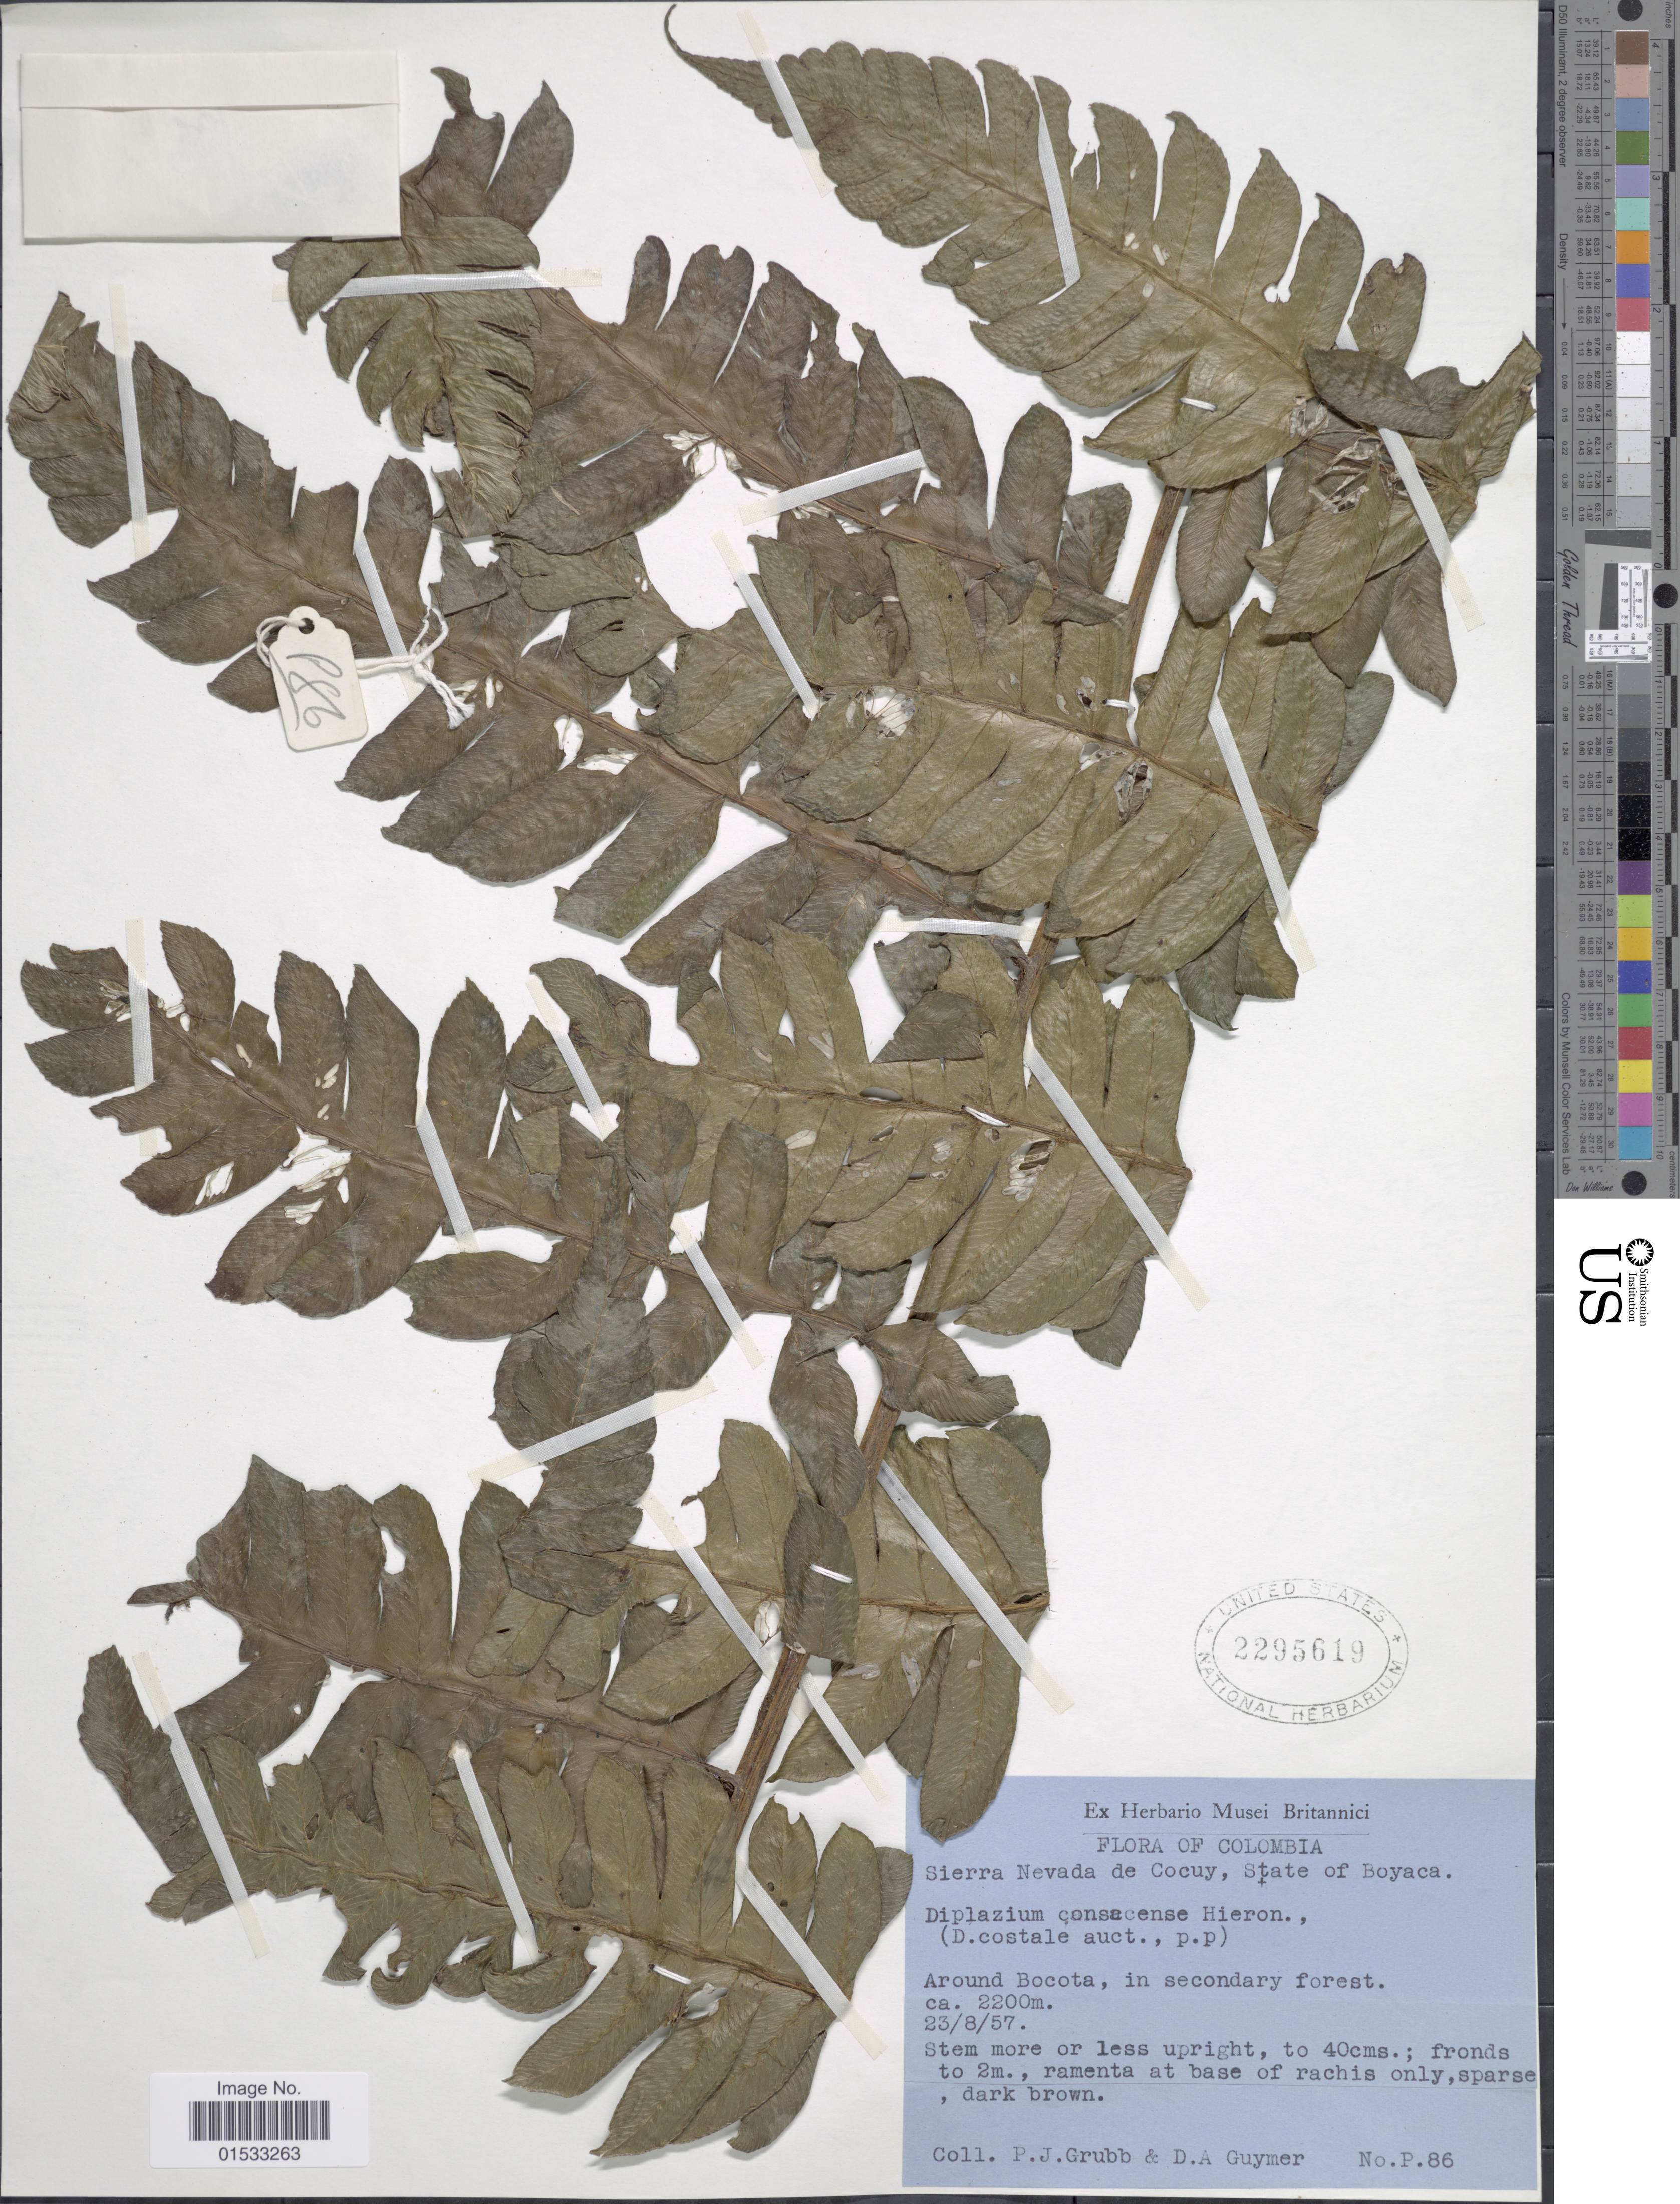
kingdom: Plantae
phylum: Tracheophyta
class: Polypodiopsida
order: Polypodiales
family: Athyriaceae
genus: Diplazium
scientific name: Diplazium sp.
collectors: P. J. Grubb & D. Guymer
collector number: P.86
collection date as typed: Transcribed d/m/y: 23/8/57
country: Colombia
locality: Sierra Nevada de Cocuy, state of Boyaca, around Bocota, in secondary forest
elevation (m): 2200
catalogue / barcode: US 2295619